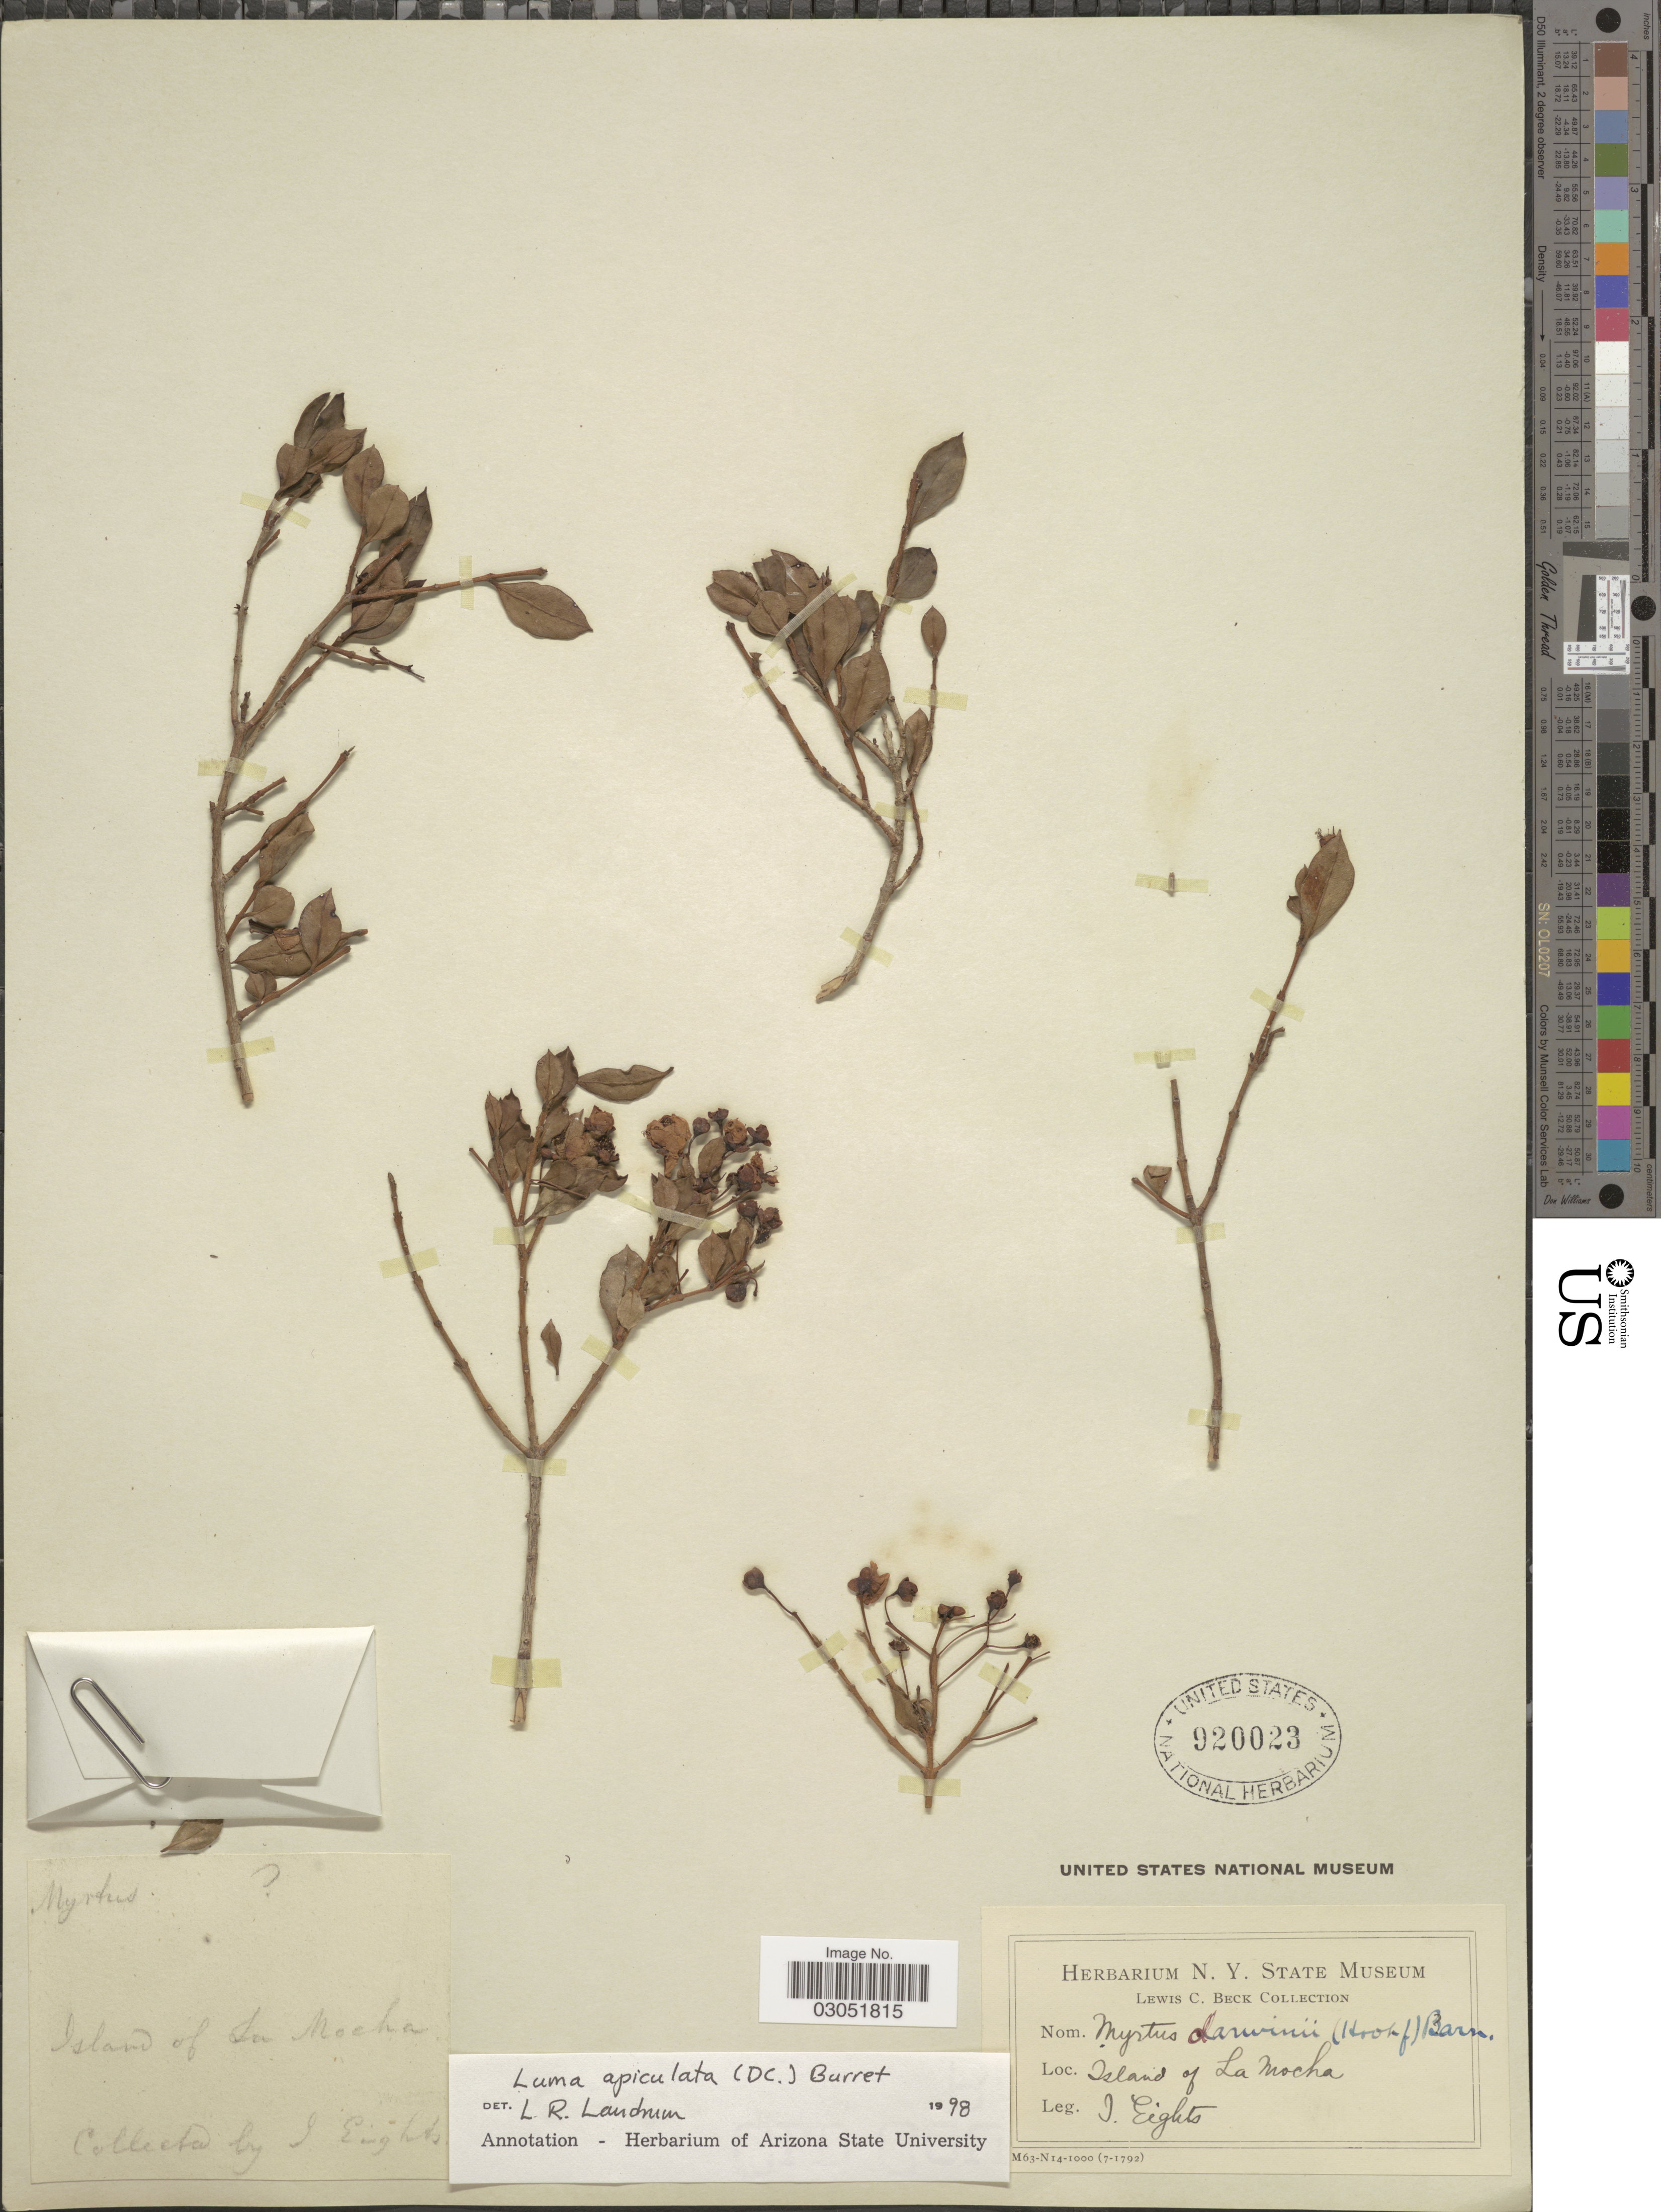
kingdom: Plantae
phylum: Tracheophyta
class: Magnoliopsida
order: Myrtales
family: Myrtaceae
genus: Luma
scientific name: Luma apiculata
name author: (DC.) Burret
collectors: I. Eights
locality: Island of La Mocha.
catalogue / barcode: US 920023